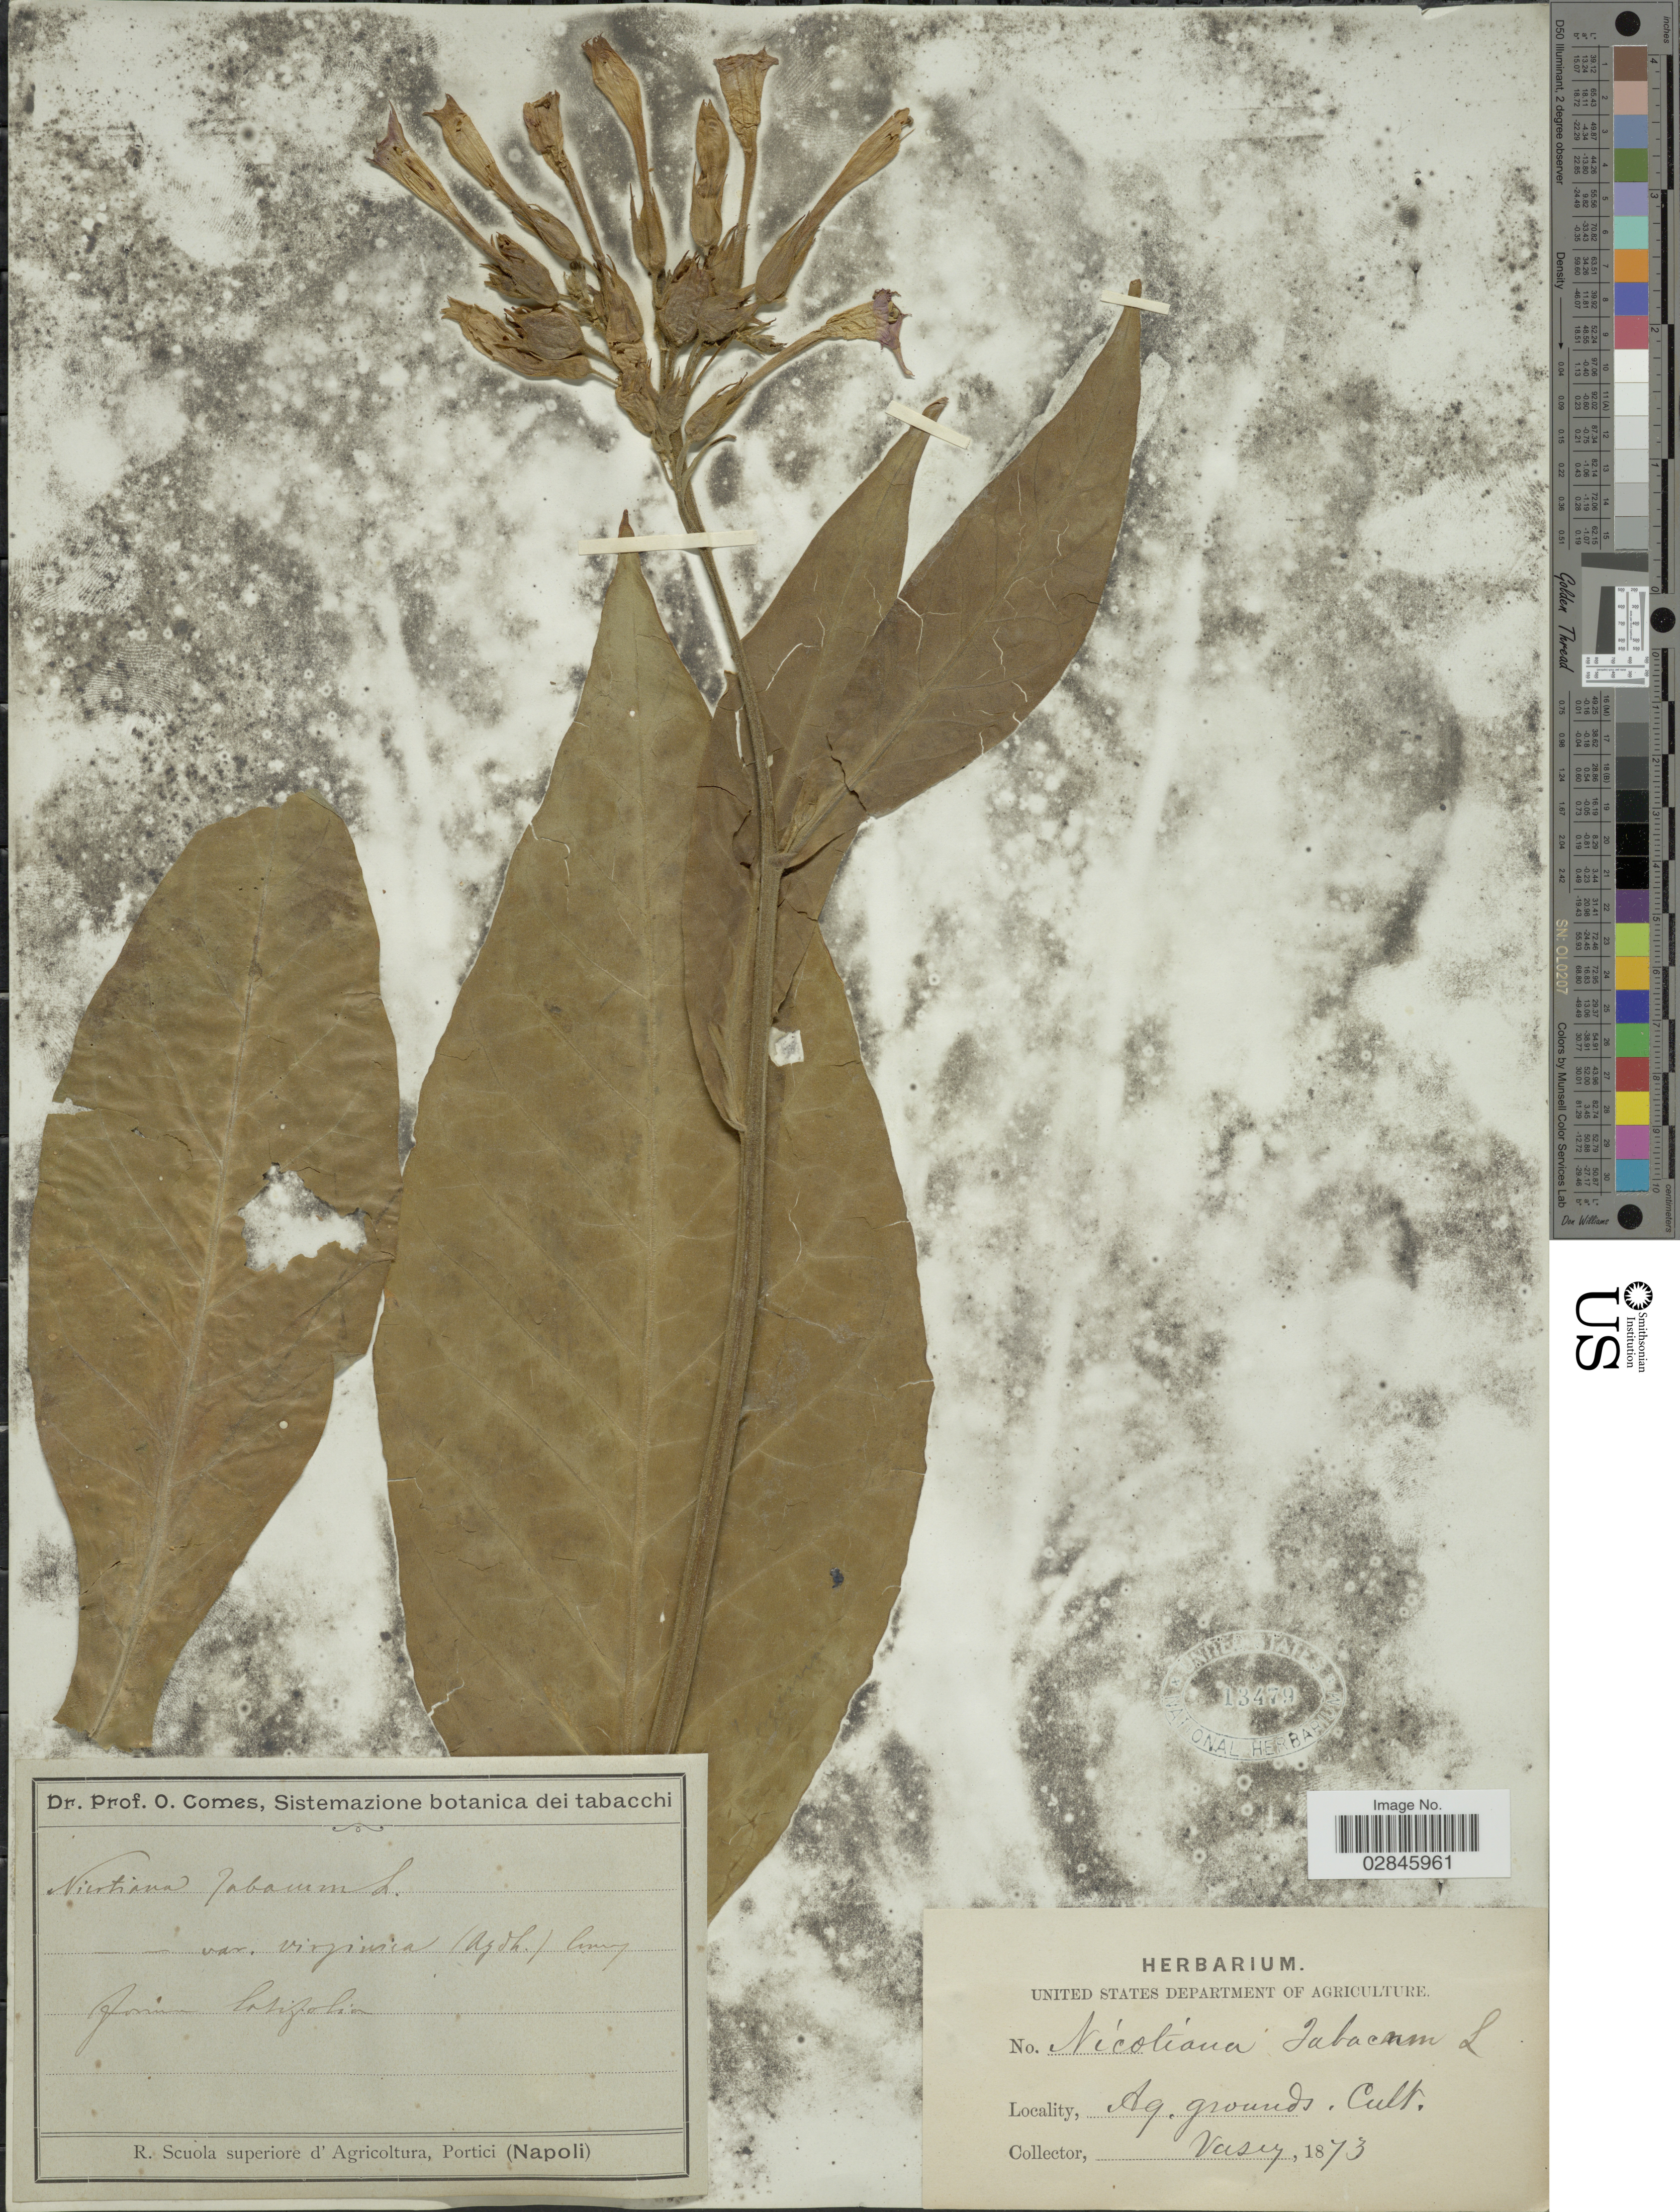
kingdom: Plantae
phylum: Tracheophyta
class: Magnoliopsida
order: Solanales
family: Solanaceae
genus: Nicotiana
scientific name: Nicotiana tabacum var. virginica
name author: (C. Agardh) Comes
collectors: Vasey, --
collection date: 1873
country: United States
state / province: District of Columbia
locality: Ag. grounds.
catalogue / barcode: US 13479